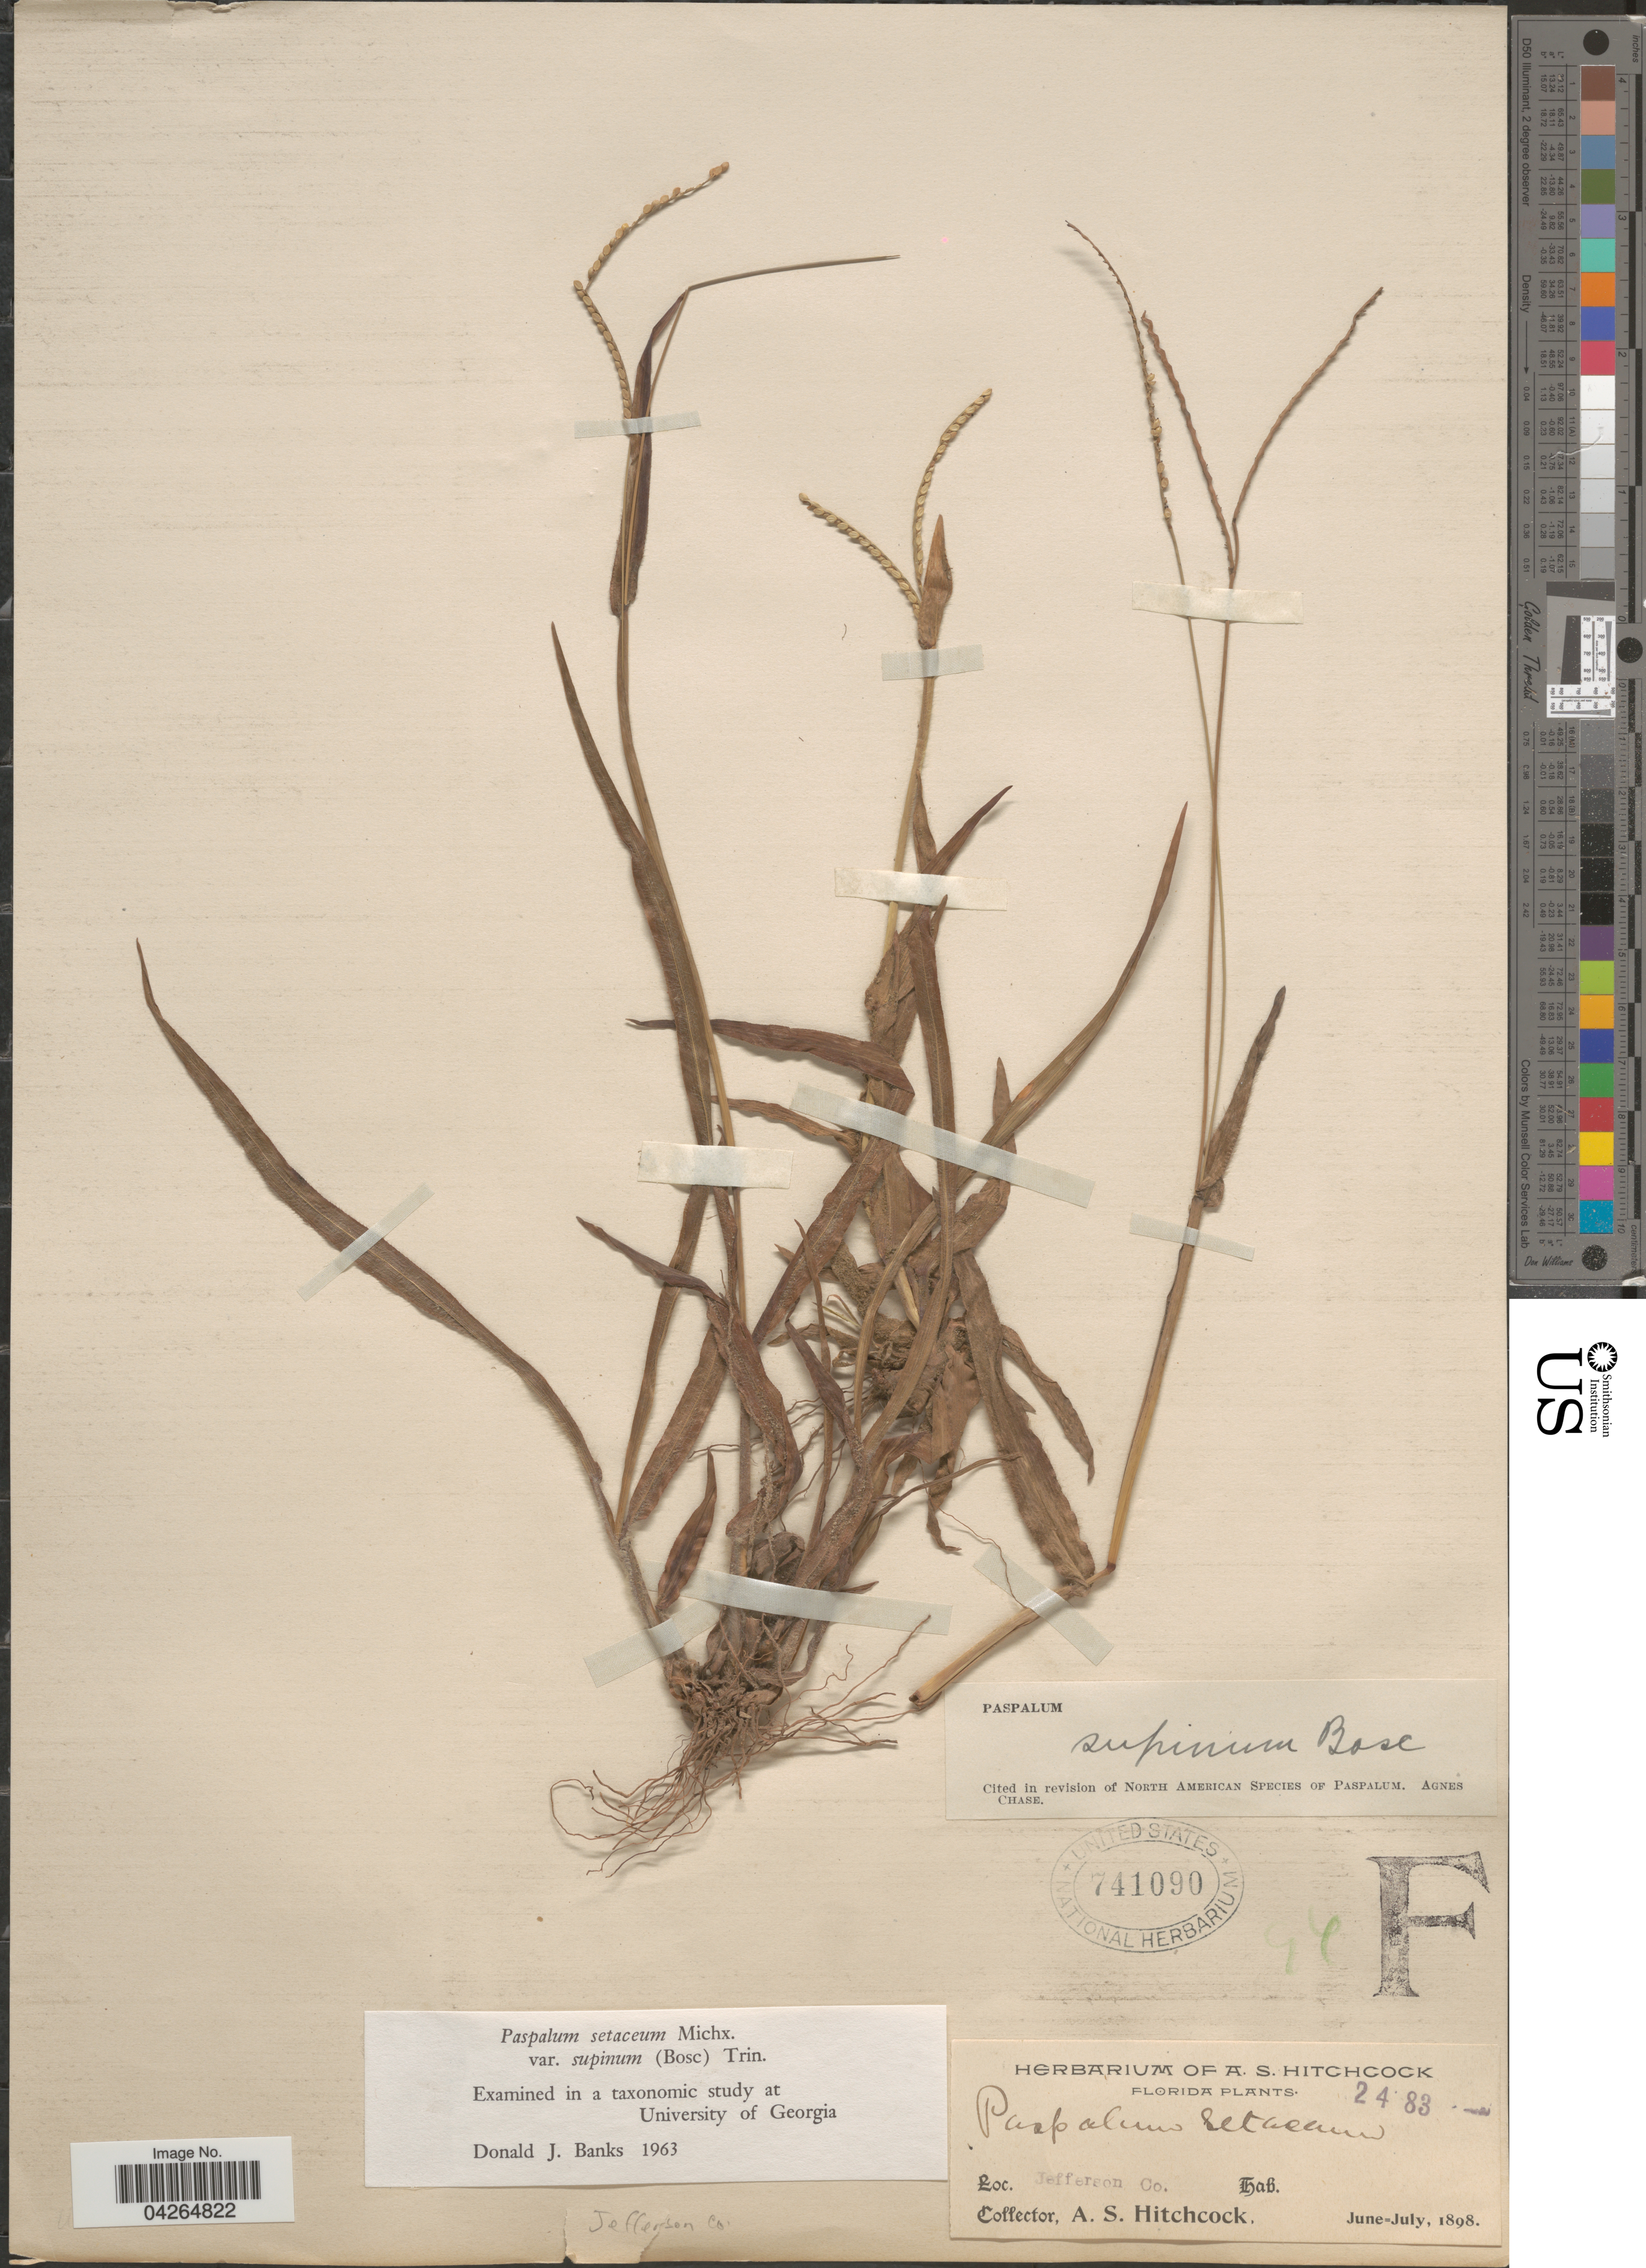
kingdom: Plantae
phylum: Tracheophyta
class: Liliopsida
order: Poales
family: Poaceae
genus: Paspalum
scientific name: Paspalum setaceum var. supinum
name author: (Bosc ex Poir.) Trin.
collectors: A. S. Hitchcock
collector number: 2483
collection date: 1898-06/1898-07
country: United States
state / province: Florida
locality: Jefferson Co.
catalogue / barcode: US 741090